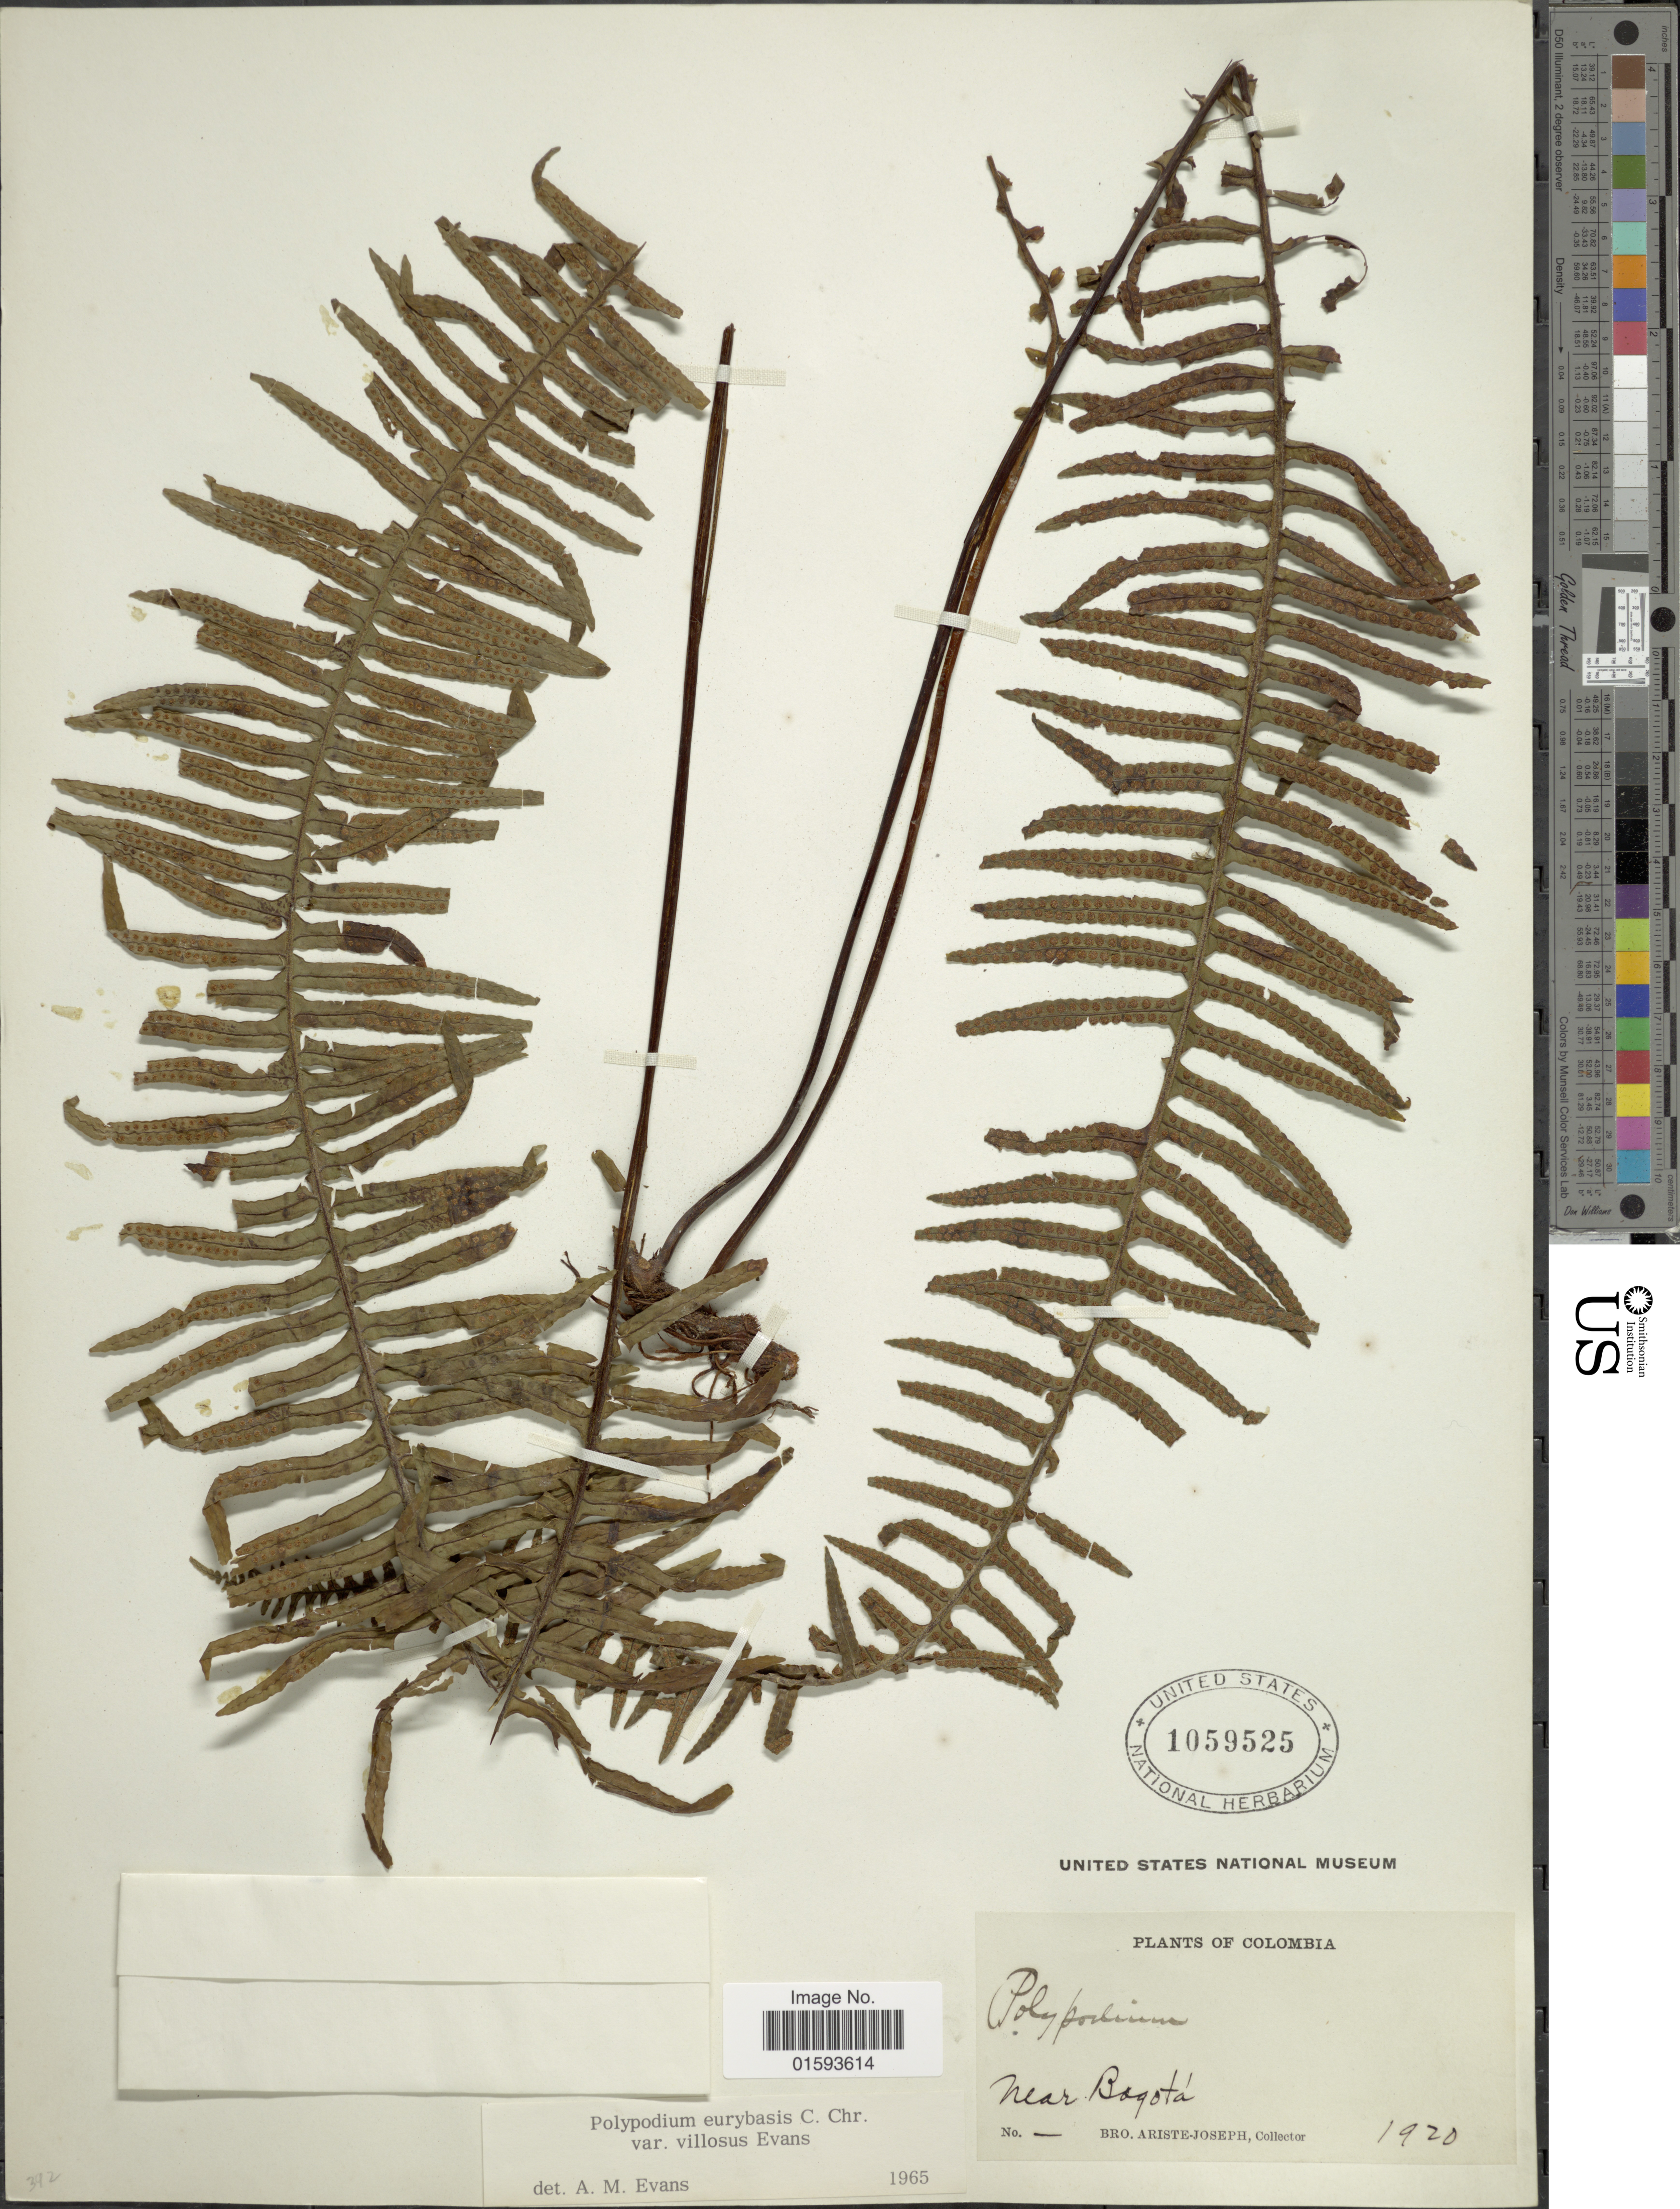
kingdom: Plantae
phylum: Tracheophyta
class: Polypodiopsida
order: Polypodiales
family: Polypodiaceae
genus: Pecluma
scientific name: Pecluma eurybasis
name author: (C. Chr.) M.G. Price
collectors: Bro. Ariste-Joseph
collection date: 1920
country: Colombia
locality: Near Bogota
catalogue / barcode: US 1059525